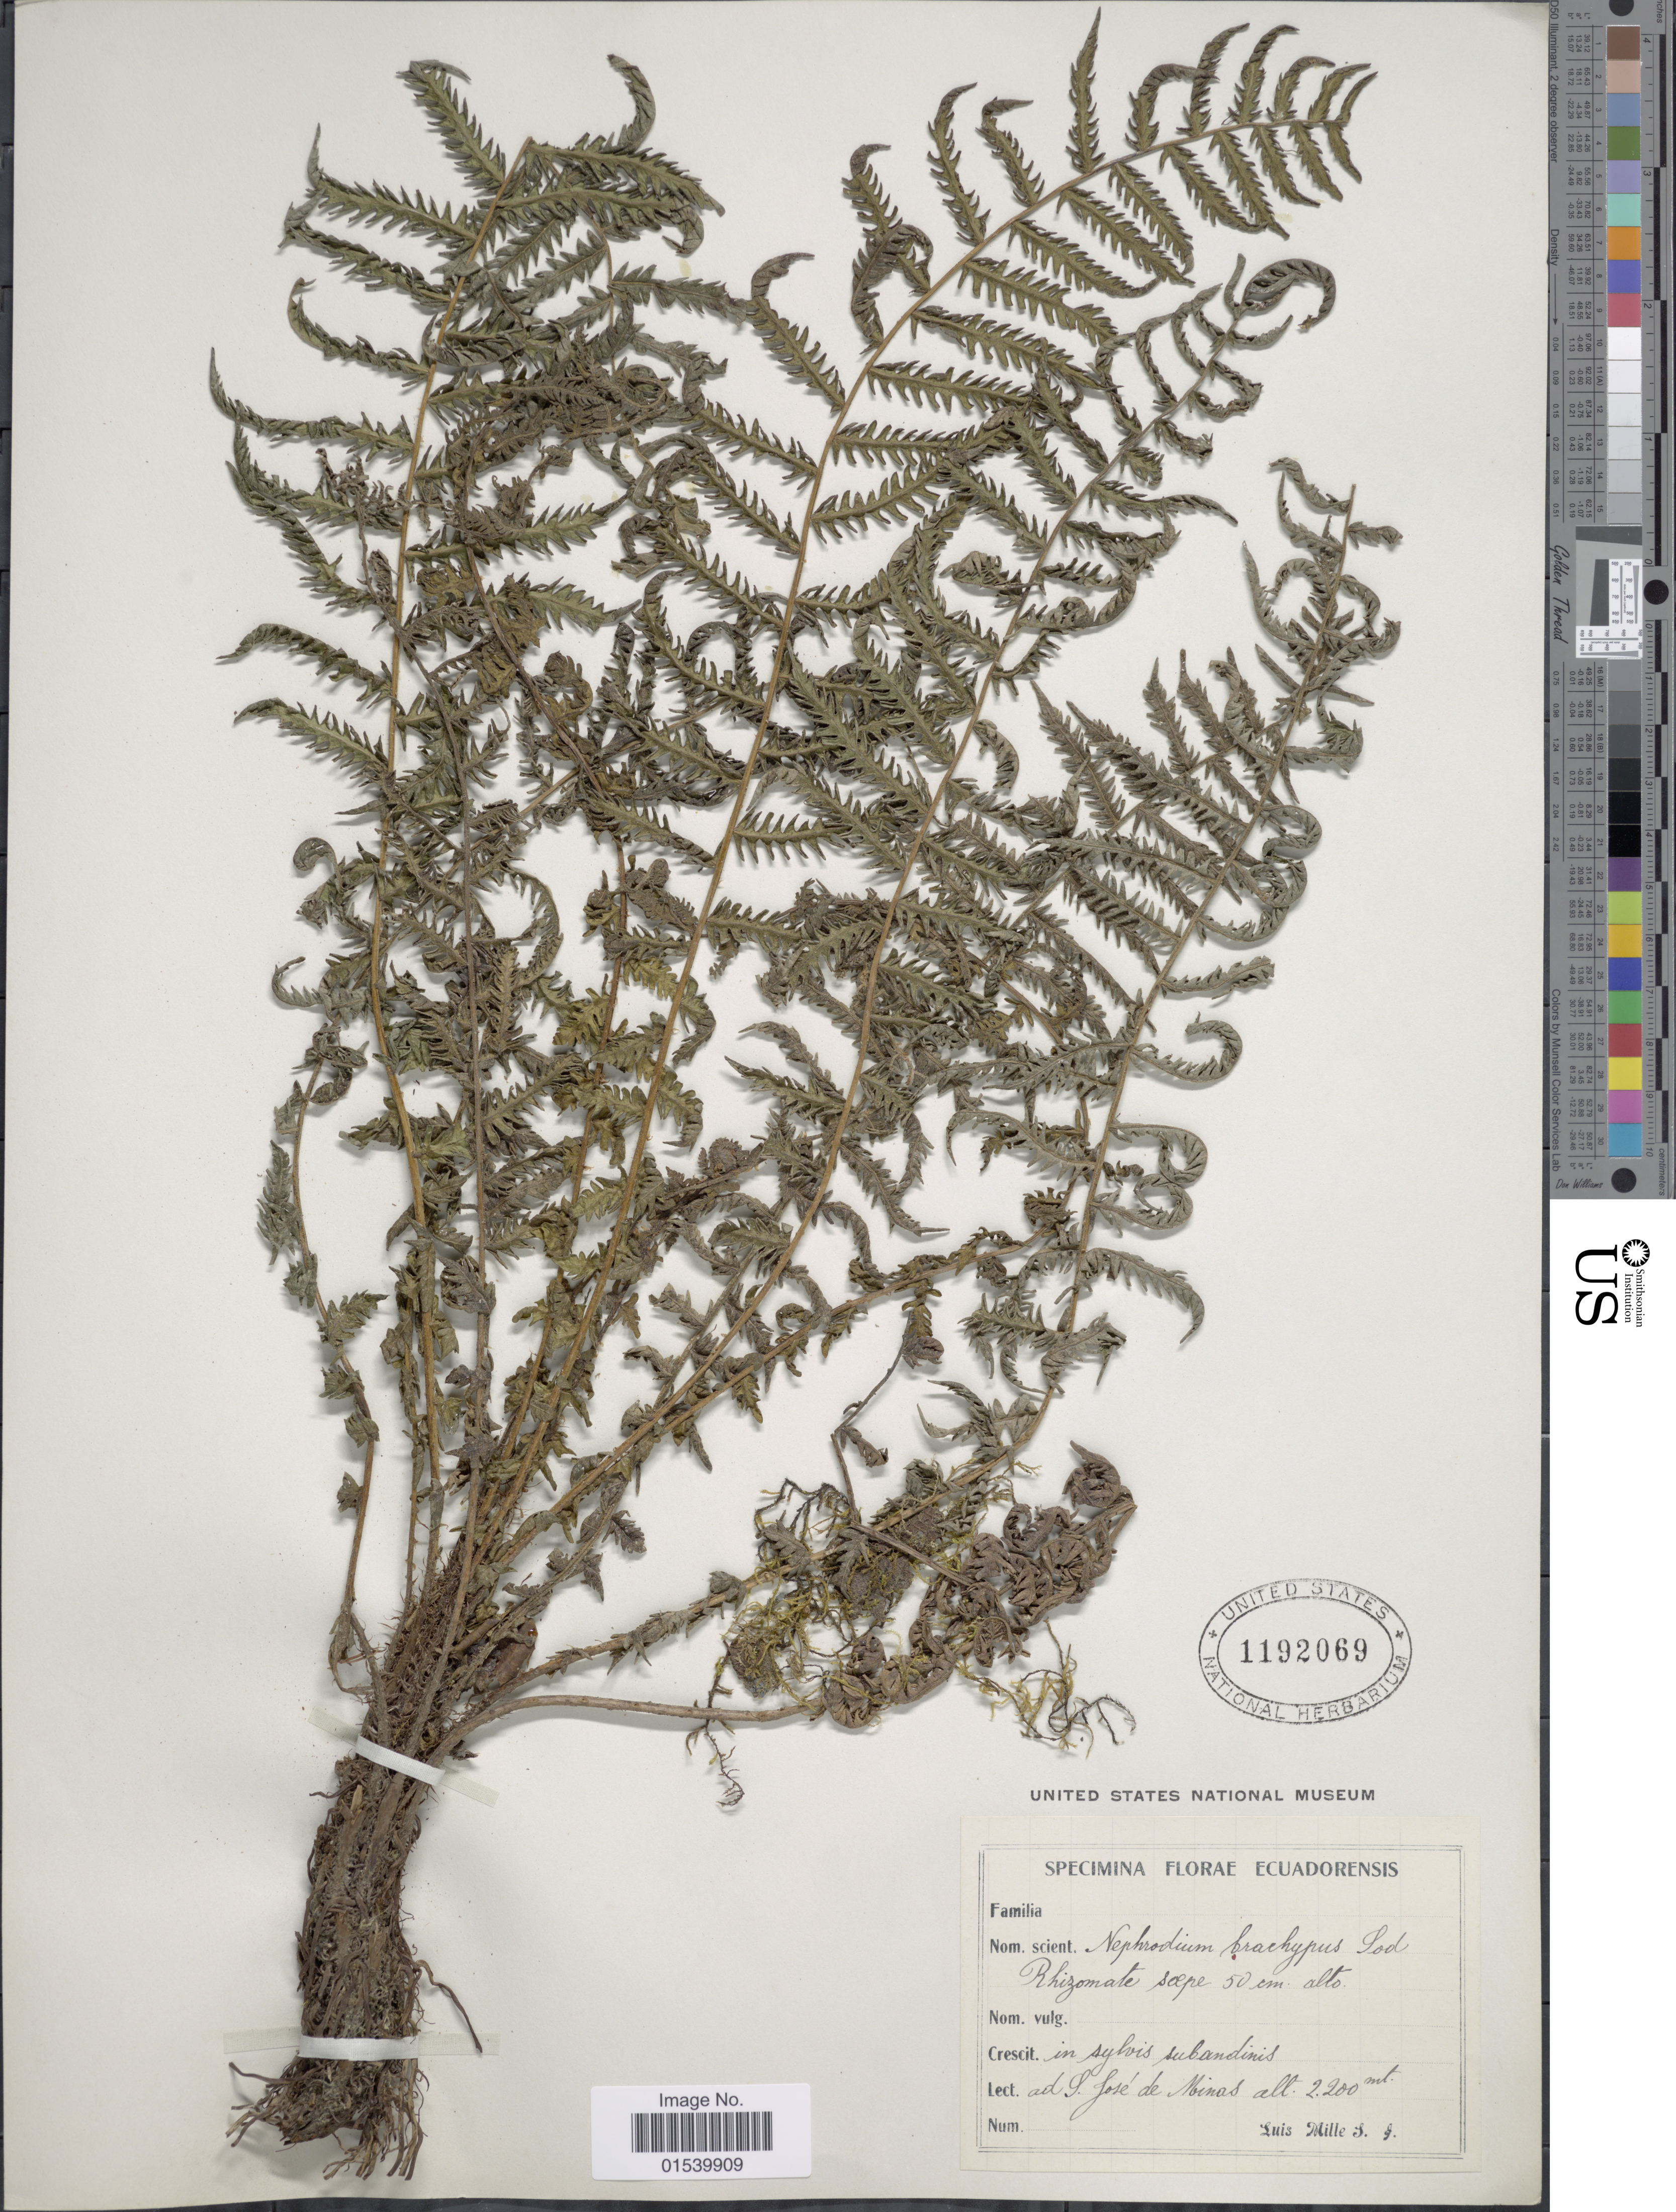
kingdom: Plantae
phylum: Tracheophyta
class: Polypodiopsida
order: Polypodiales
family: Thelypteridaceae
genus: Amauropelta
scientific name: Amauropelta brachypus (Sodiro) comb. nov., ined. 2015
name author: (Sodiro)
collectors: L. Mille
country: Ecuador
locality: In sylvis subandinis ad S. José de Minas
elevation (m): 2200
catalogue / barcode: US 1192069